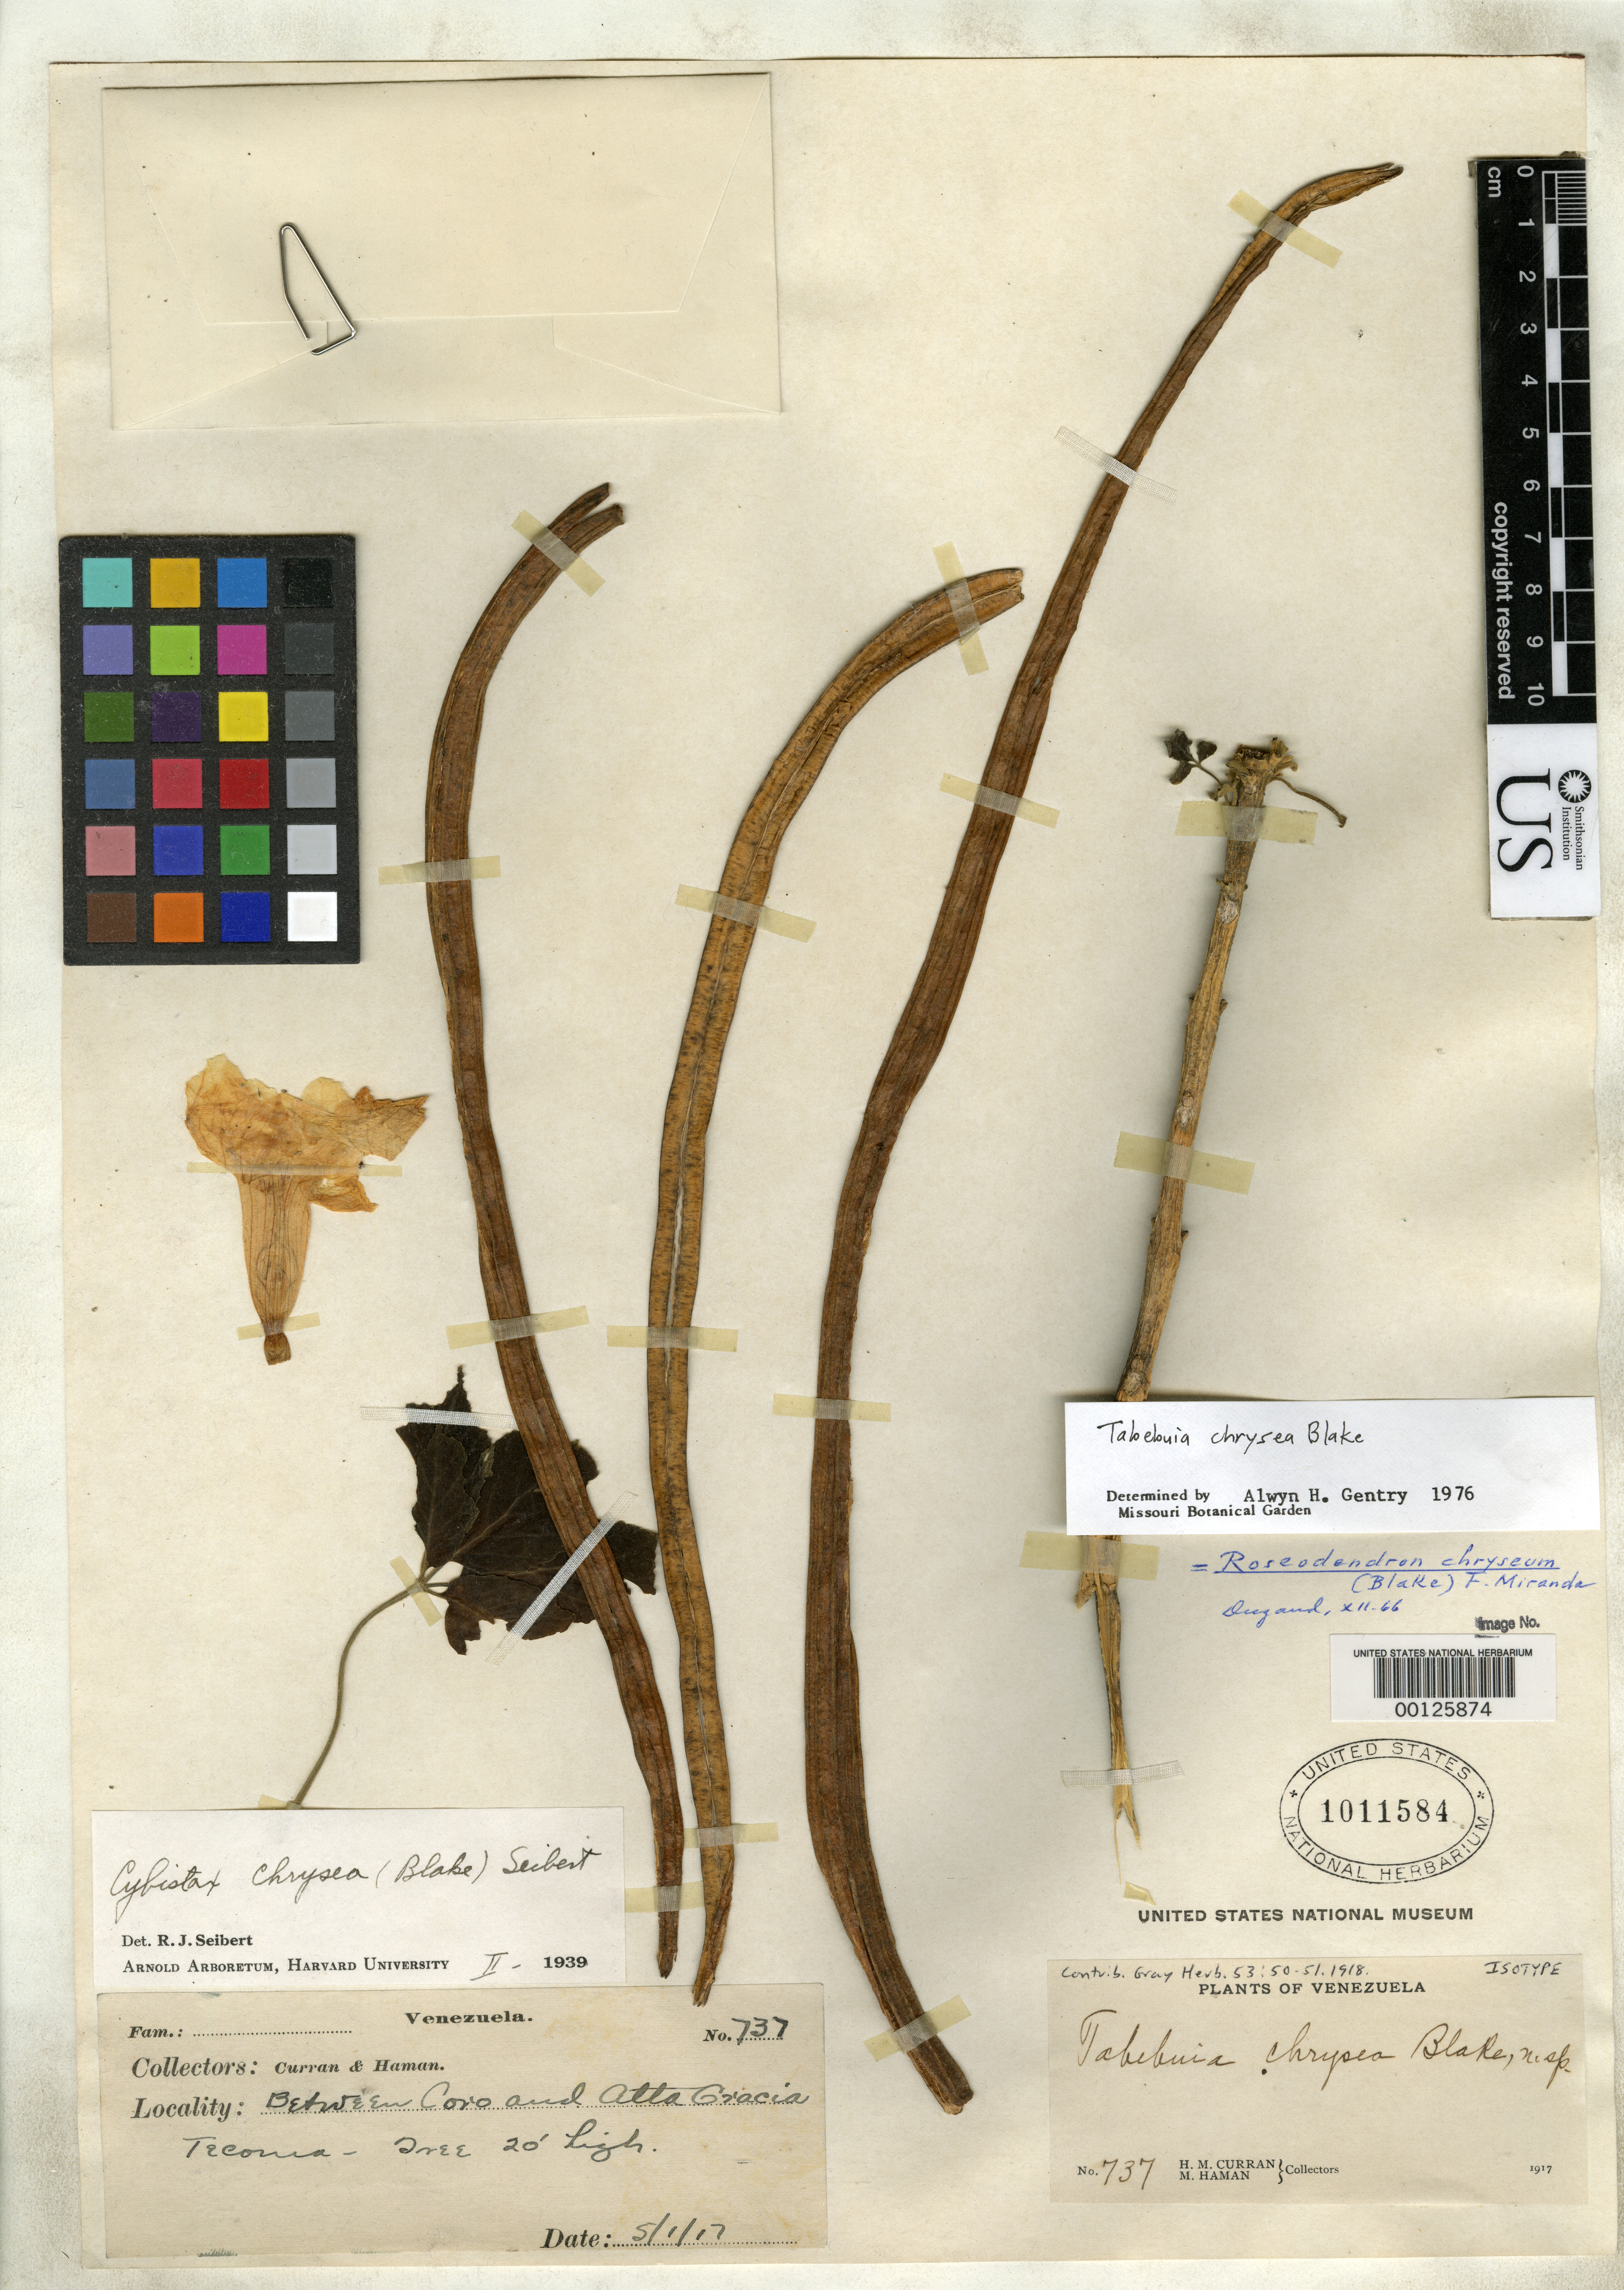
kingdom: Plantae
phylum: Tracheophyta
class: Magnoliopsida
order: Lamiales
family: Bignoniaceae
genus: Tabebuia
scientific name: Tabebuia chrysea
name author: S.F. Blake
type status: Type Collection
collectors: H. M. Curran & M. Haman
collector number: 737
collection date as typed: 01 May 1917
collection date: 1917-05-01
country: Venezuela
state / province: Falcón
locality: Between Coro and Alta Gracea.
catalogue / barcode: US 1011584